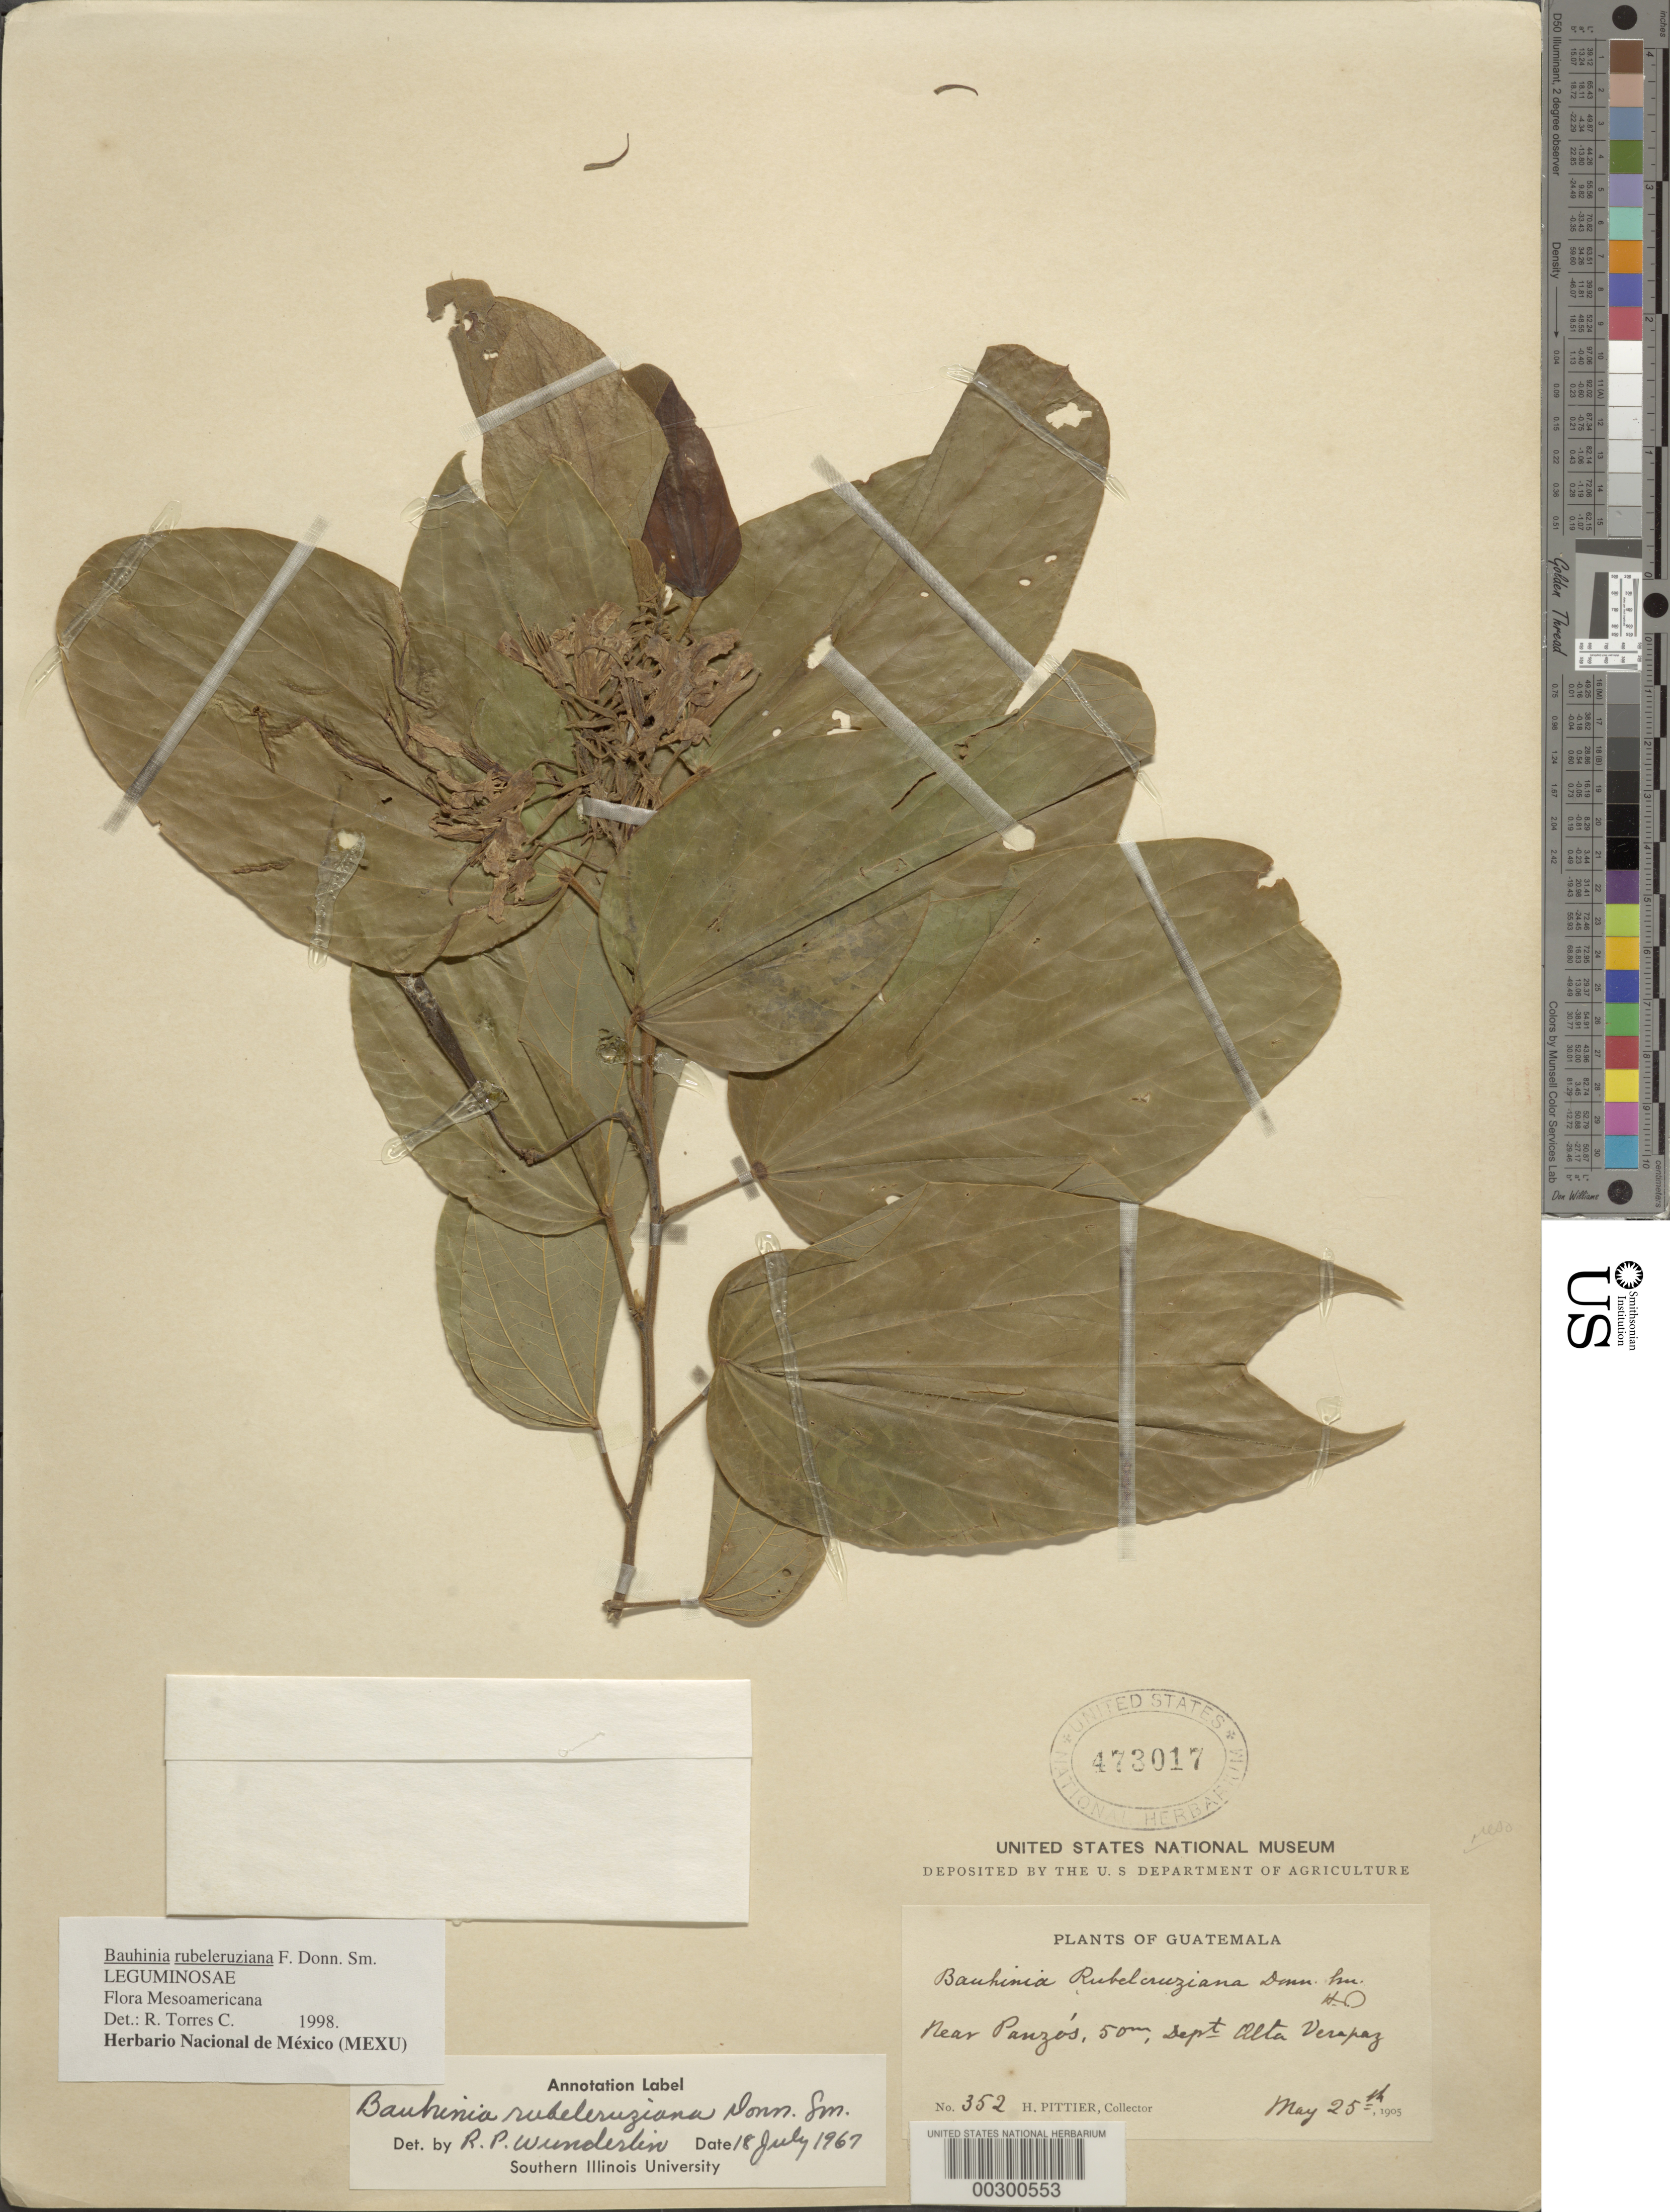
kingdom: Plantae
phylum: Tracheophyta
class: Magnoliopsida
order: Fabales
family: Fabaceae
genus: Bauhinia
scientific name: Bauhinia rubeleruziana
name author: Donn. Sm.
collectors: H. F. Pittier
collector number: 352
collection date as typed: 25 May 1905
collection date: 1905-05-25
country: Guatemala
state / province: Alta Verapaz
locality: Near Panzos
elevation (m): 50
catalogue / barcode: US 473017